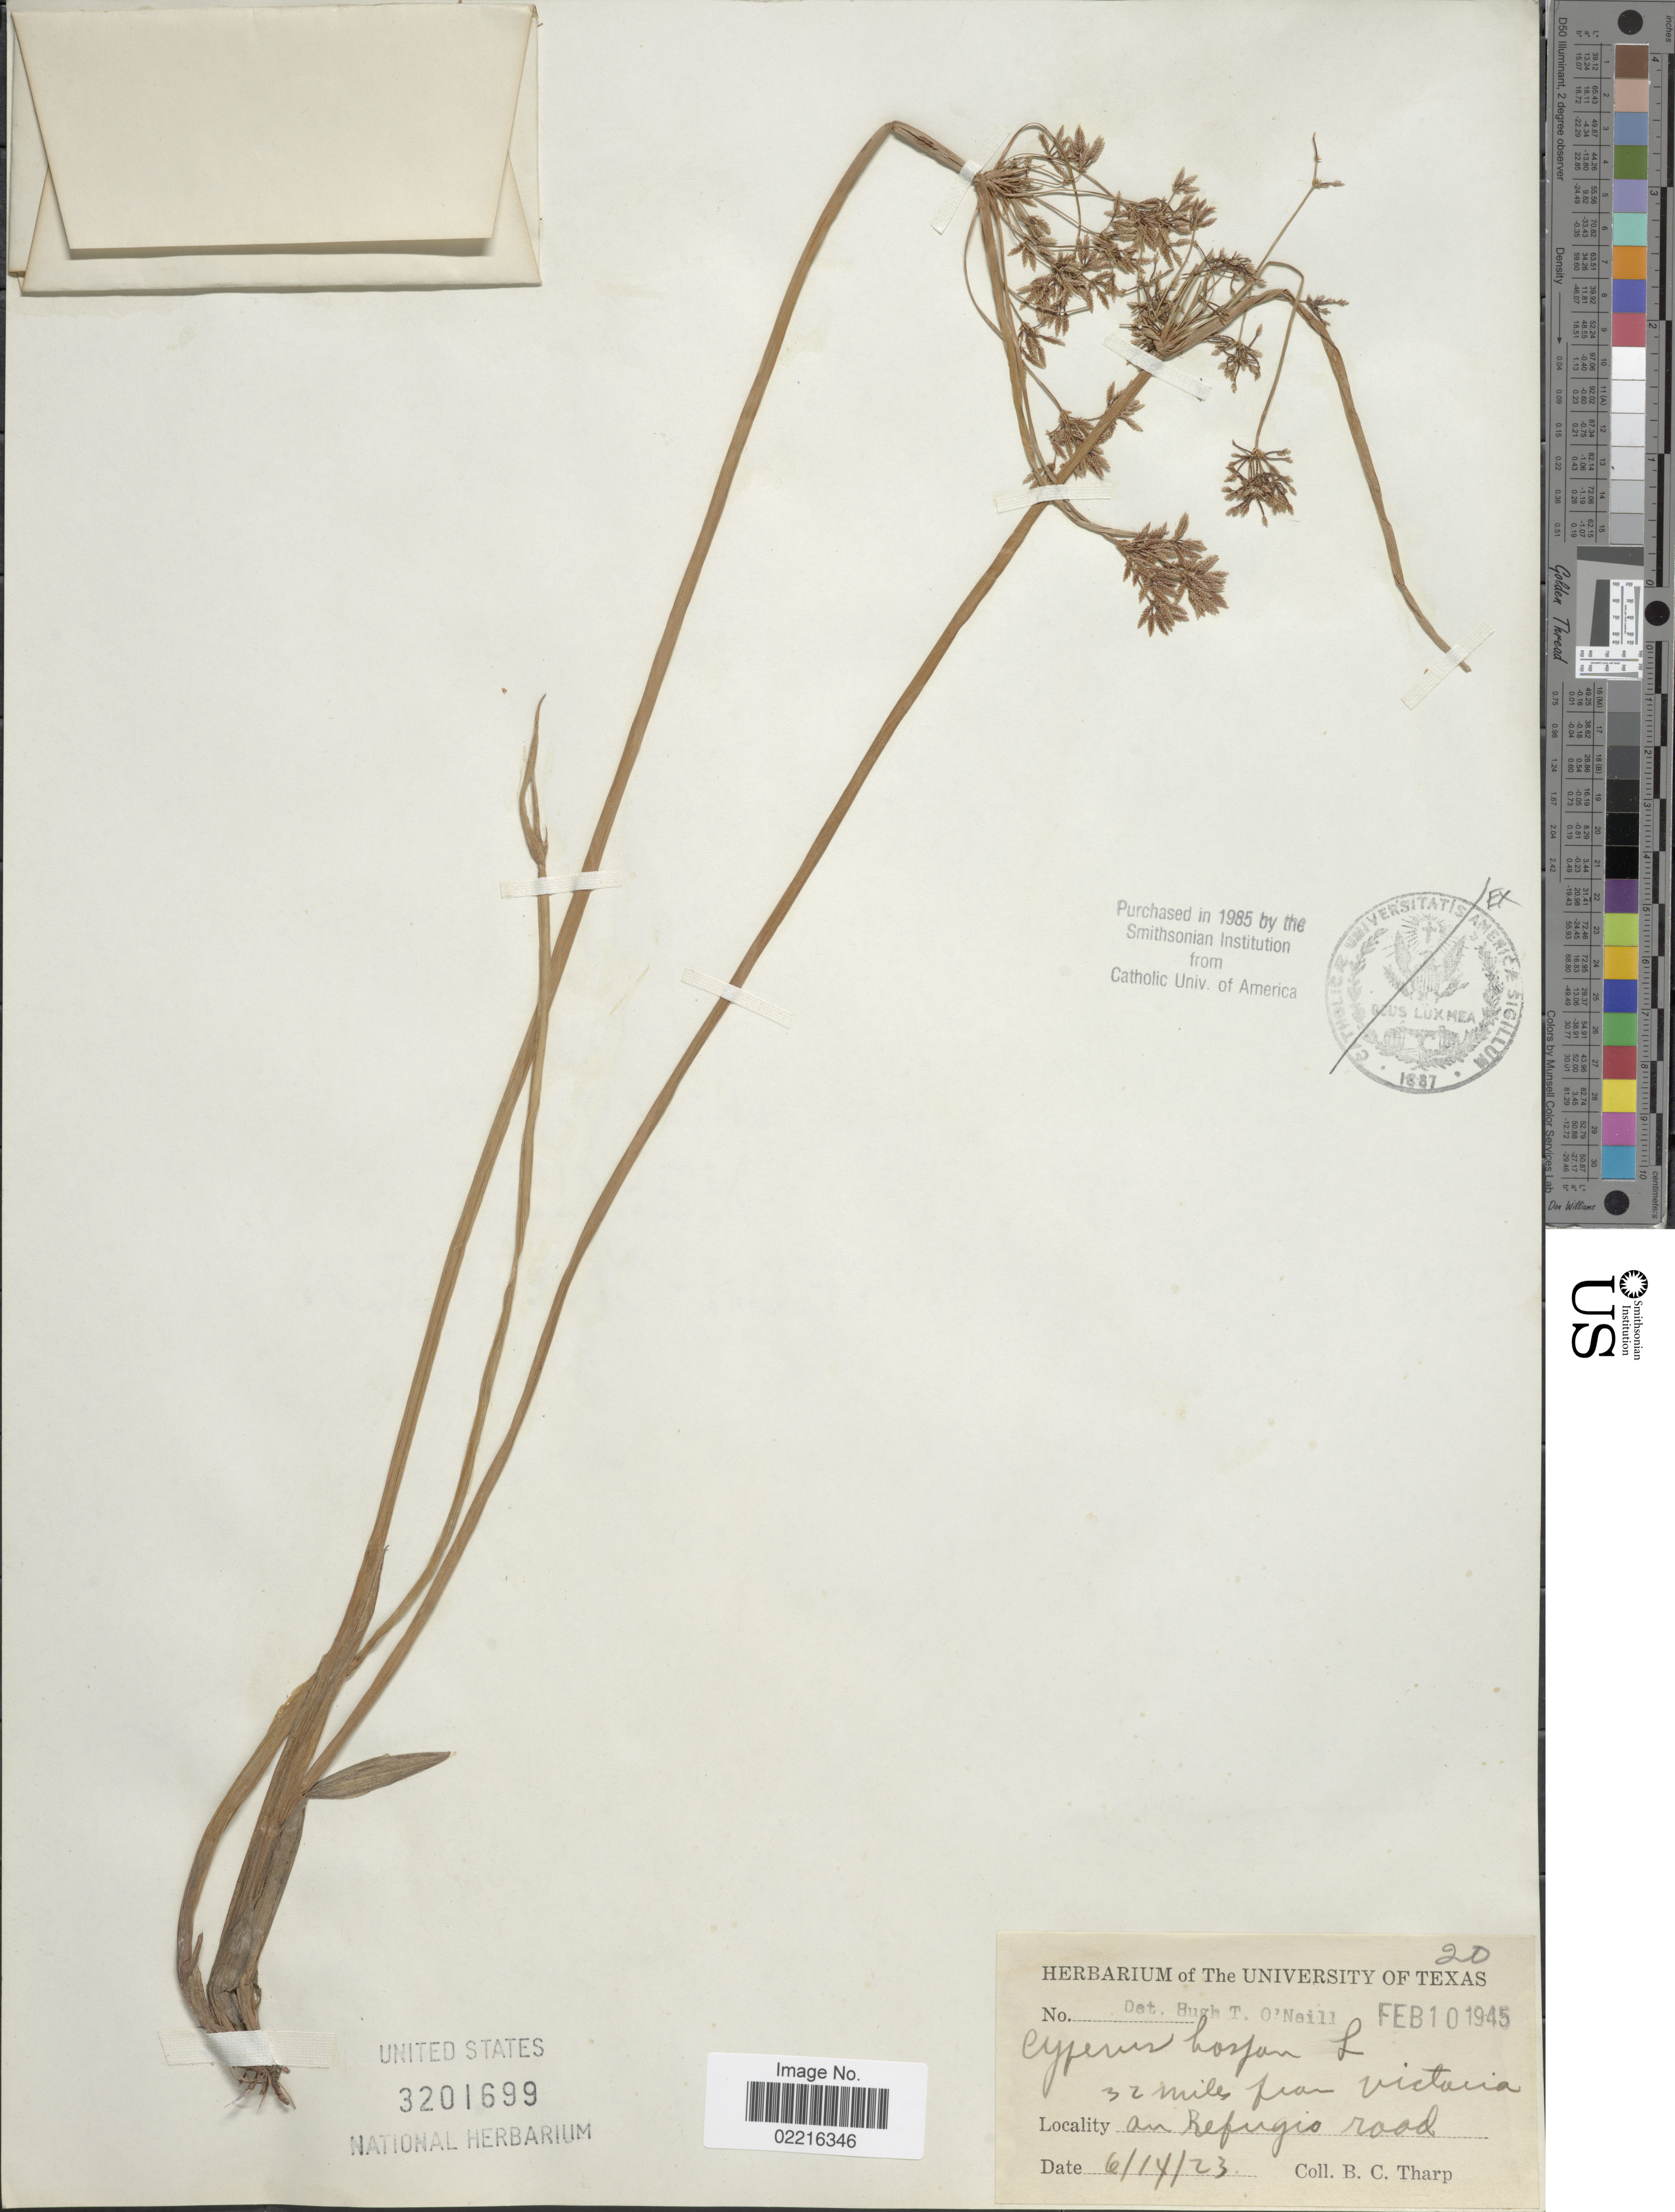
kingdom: Plantae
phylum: Tracheophyta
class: Liliopsida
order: Poales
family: Cyperaceae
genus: Cyperus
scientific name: Cyperus haspan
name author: L.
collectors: B. C. Tharp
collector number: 20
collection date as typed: Transcribed d/m/y: 14/6/23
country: United States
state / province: Texas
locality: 32 miles from Victoria, an Refugio Road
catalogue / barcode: US 3201699